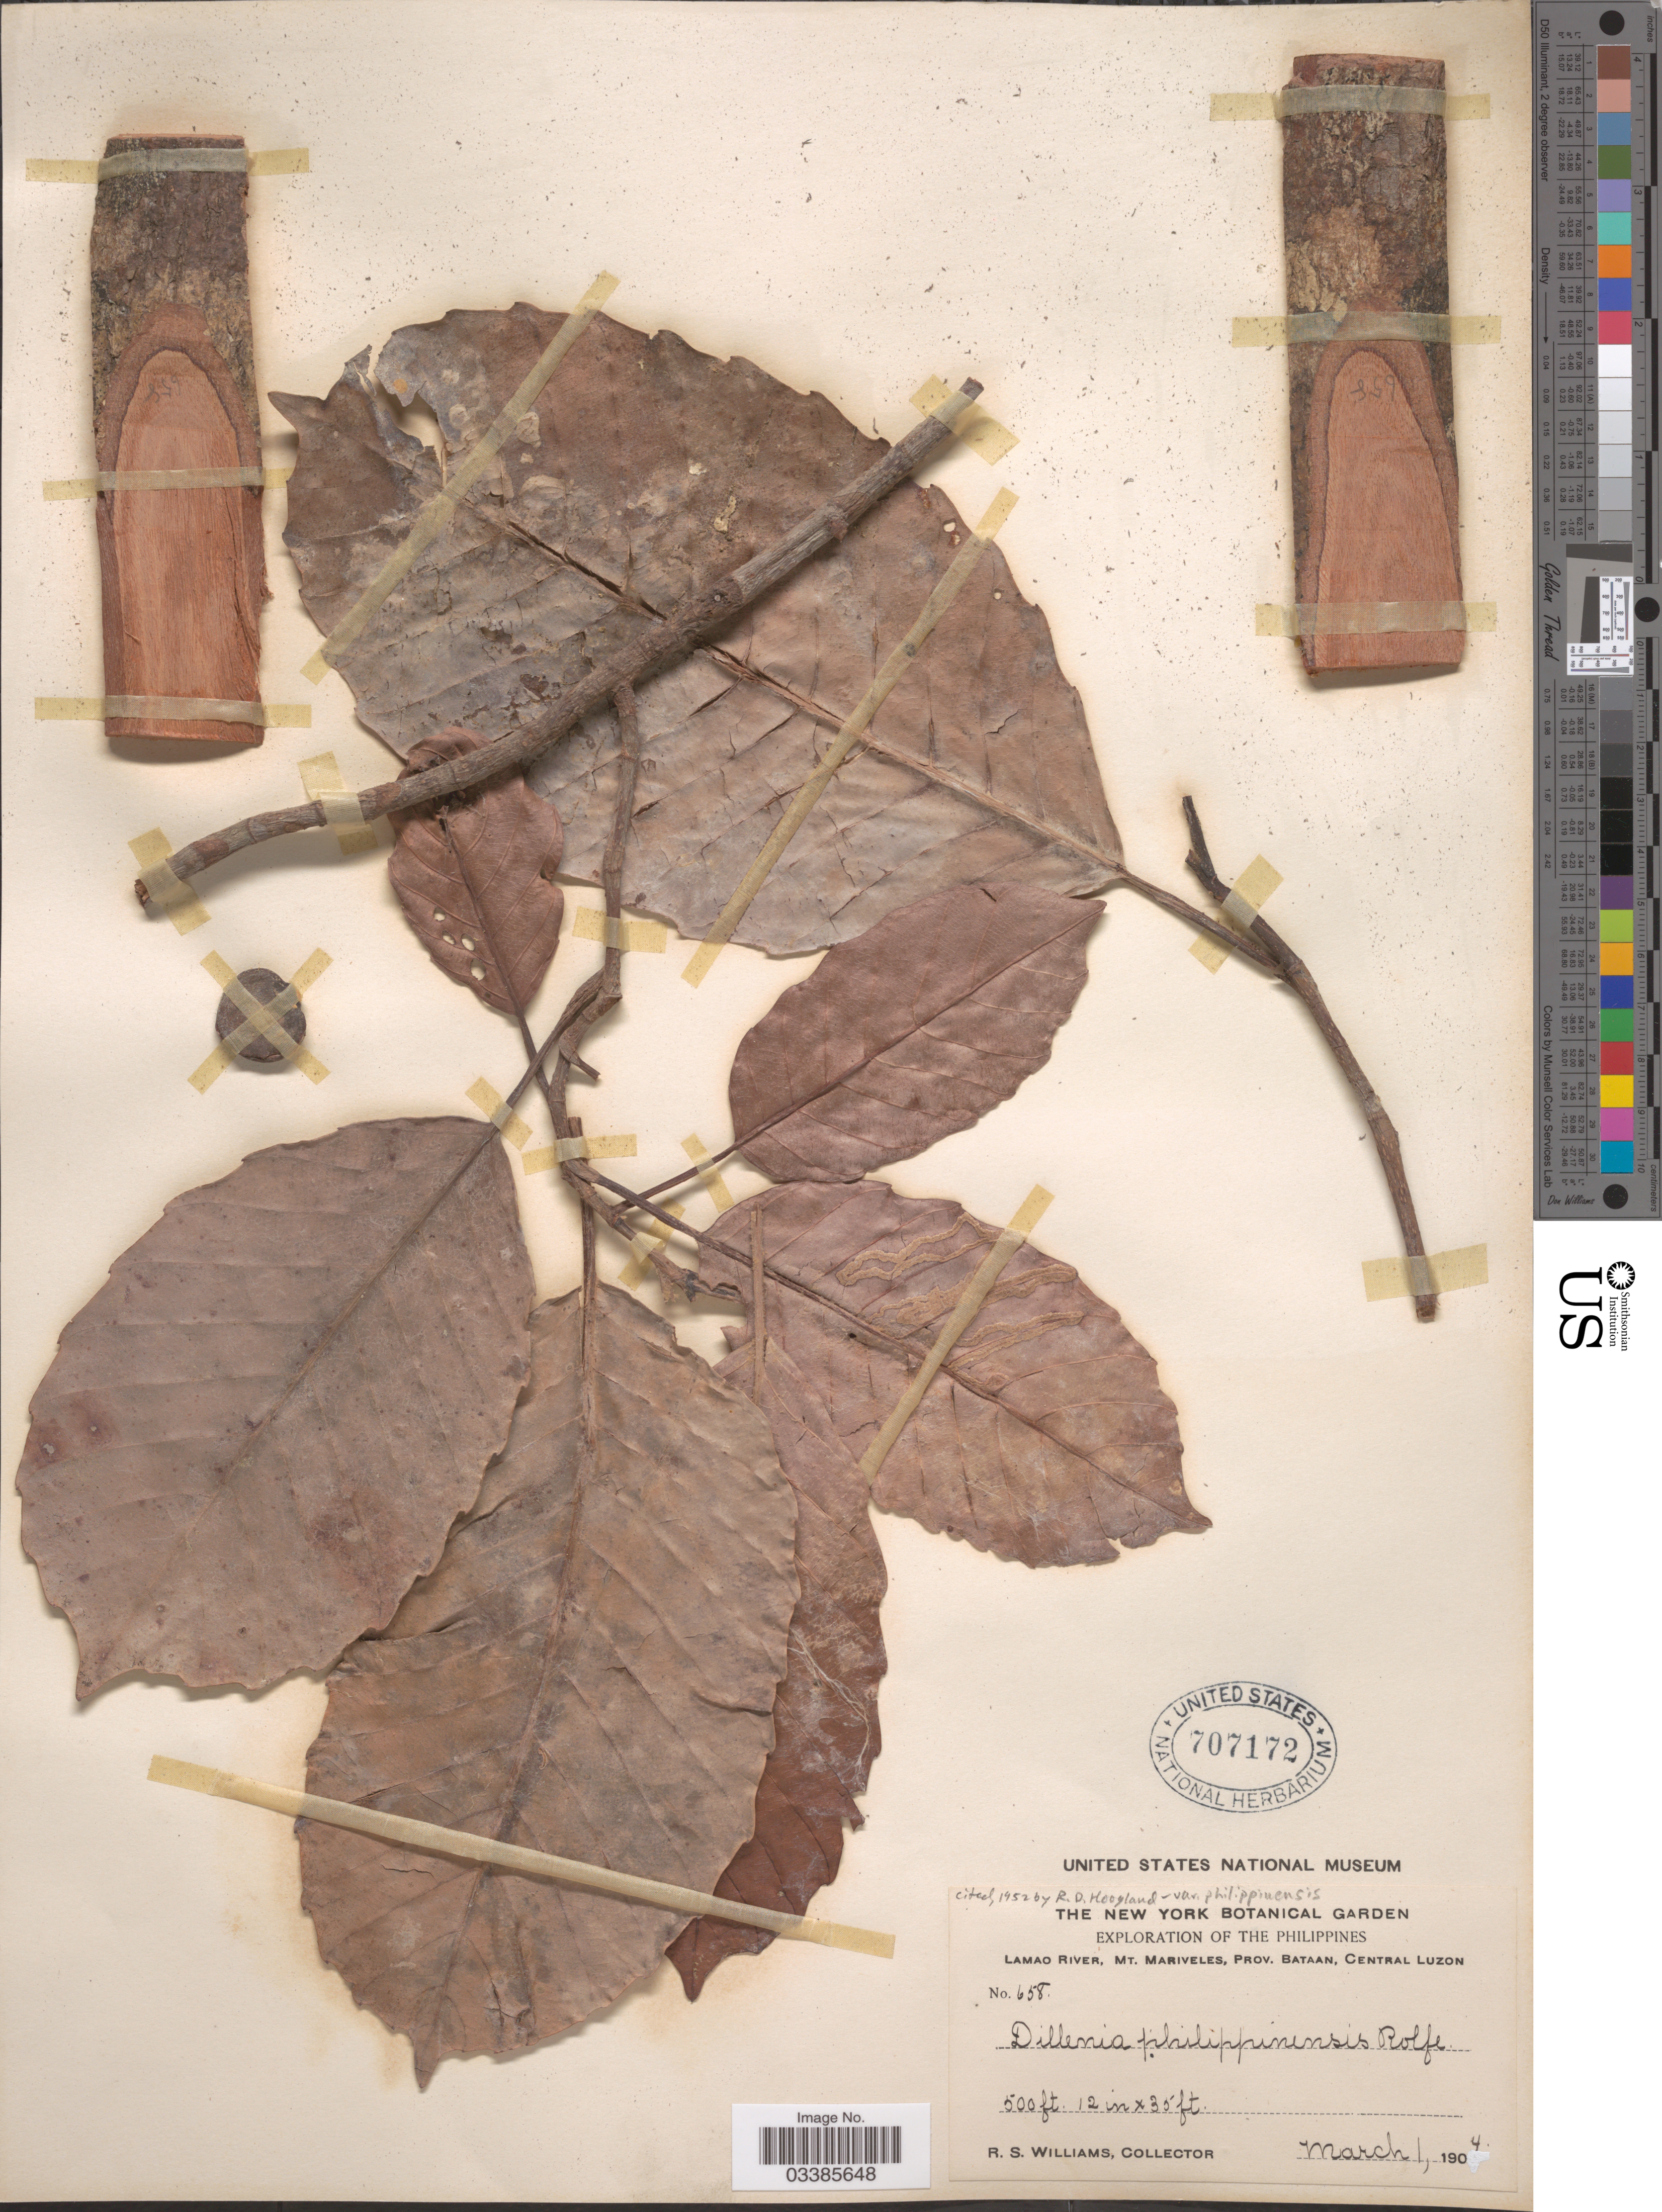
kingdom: Plantae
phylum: Tracheophyta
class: Magnoliopsida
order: Dilleniales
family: Dilleniaceae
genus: Dillenia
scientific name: Dillenia philippinensis var. philippinensis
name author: Rolfe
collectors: R. S. Williams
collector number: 658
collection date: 1904-03-01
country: Philippines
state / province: Central Luzon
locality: Lamao River, Mt. Mariveles, Prov. Bataan, Central Luzon.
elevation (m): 152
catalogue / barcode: US 707172